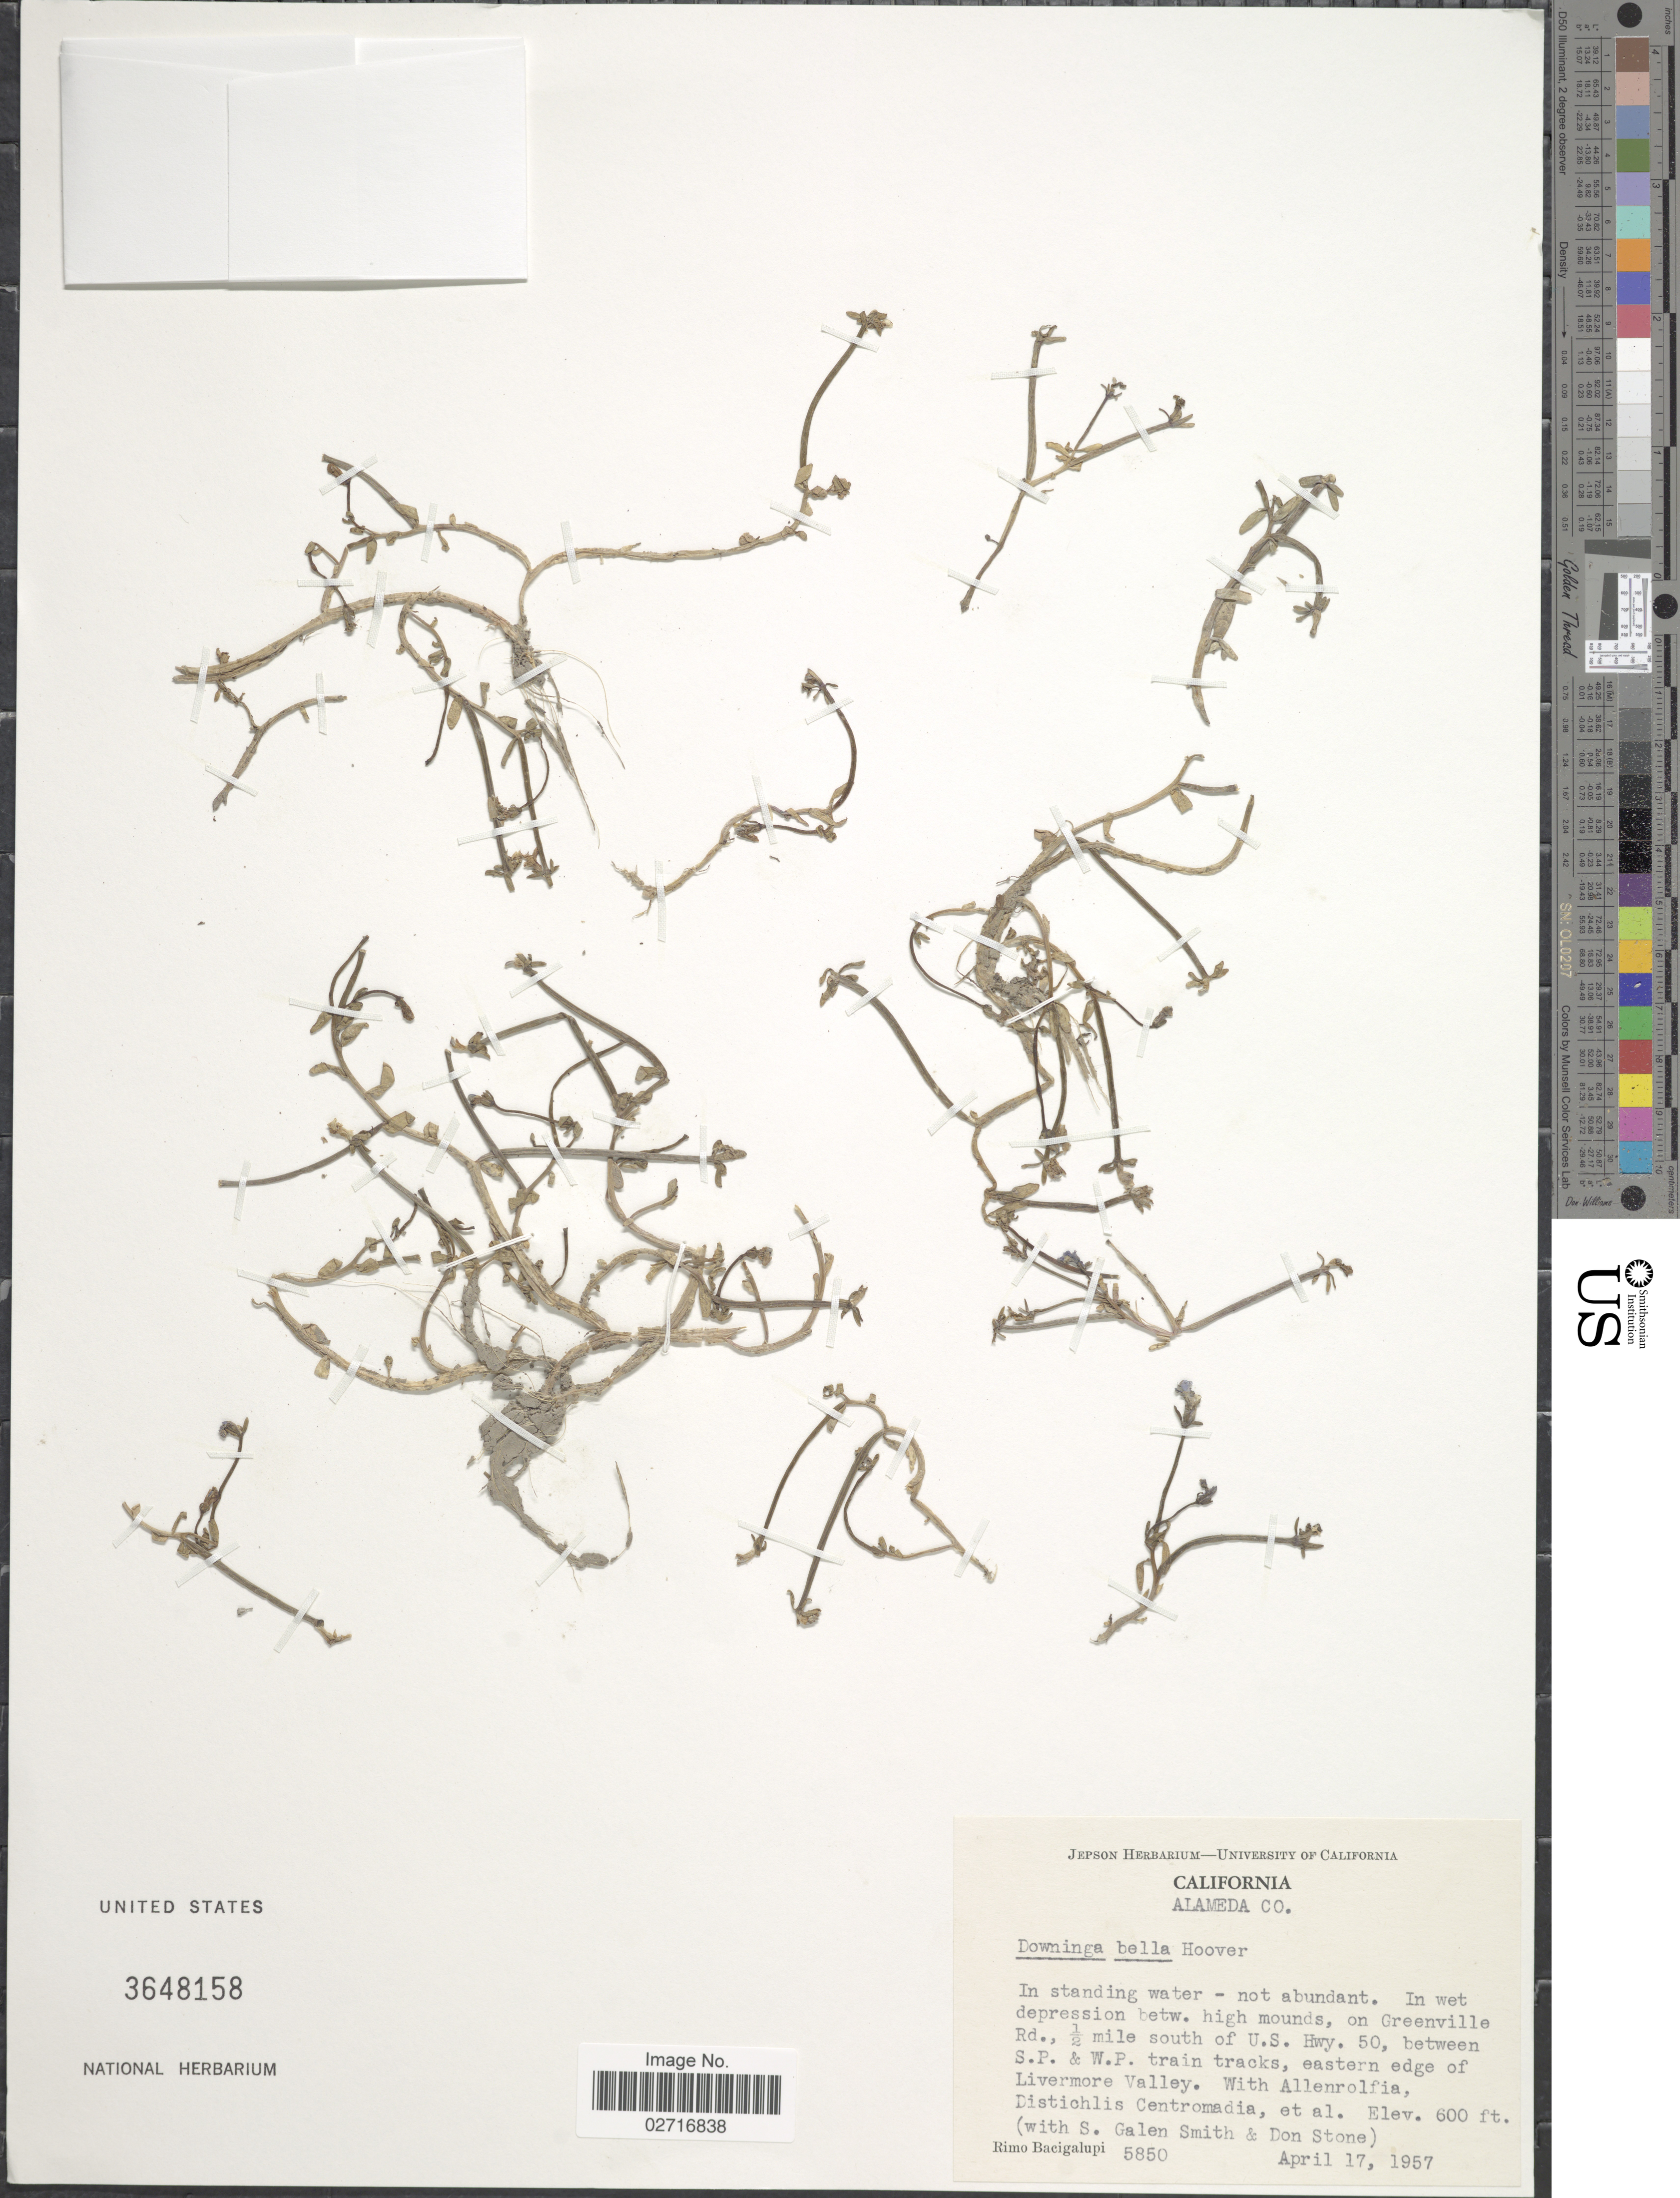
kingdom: Plantae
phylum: Tracheophyta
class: Magnoliopsida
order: Asterales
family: Campanulaceae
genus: Downingia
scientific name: Downingia bella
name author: Hoover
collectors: R. Bacigalupi, S. G. Smith & D. Stone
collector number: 5850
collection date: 1957-04-17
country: United States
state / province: California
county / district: Alameda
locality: Alameda Co., in wet depression betw, high mounds, on Greenville Rd., 1/2 mile south of U.S. Hwy. 50, between S.P. & W.P. train tracks, eastern edge of Livermore Valley.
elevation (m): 183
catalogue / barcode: US 3648158